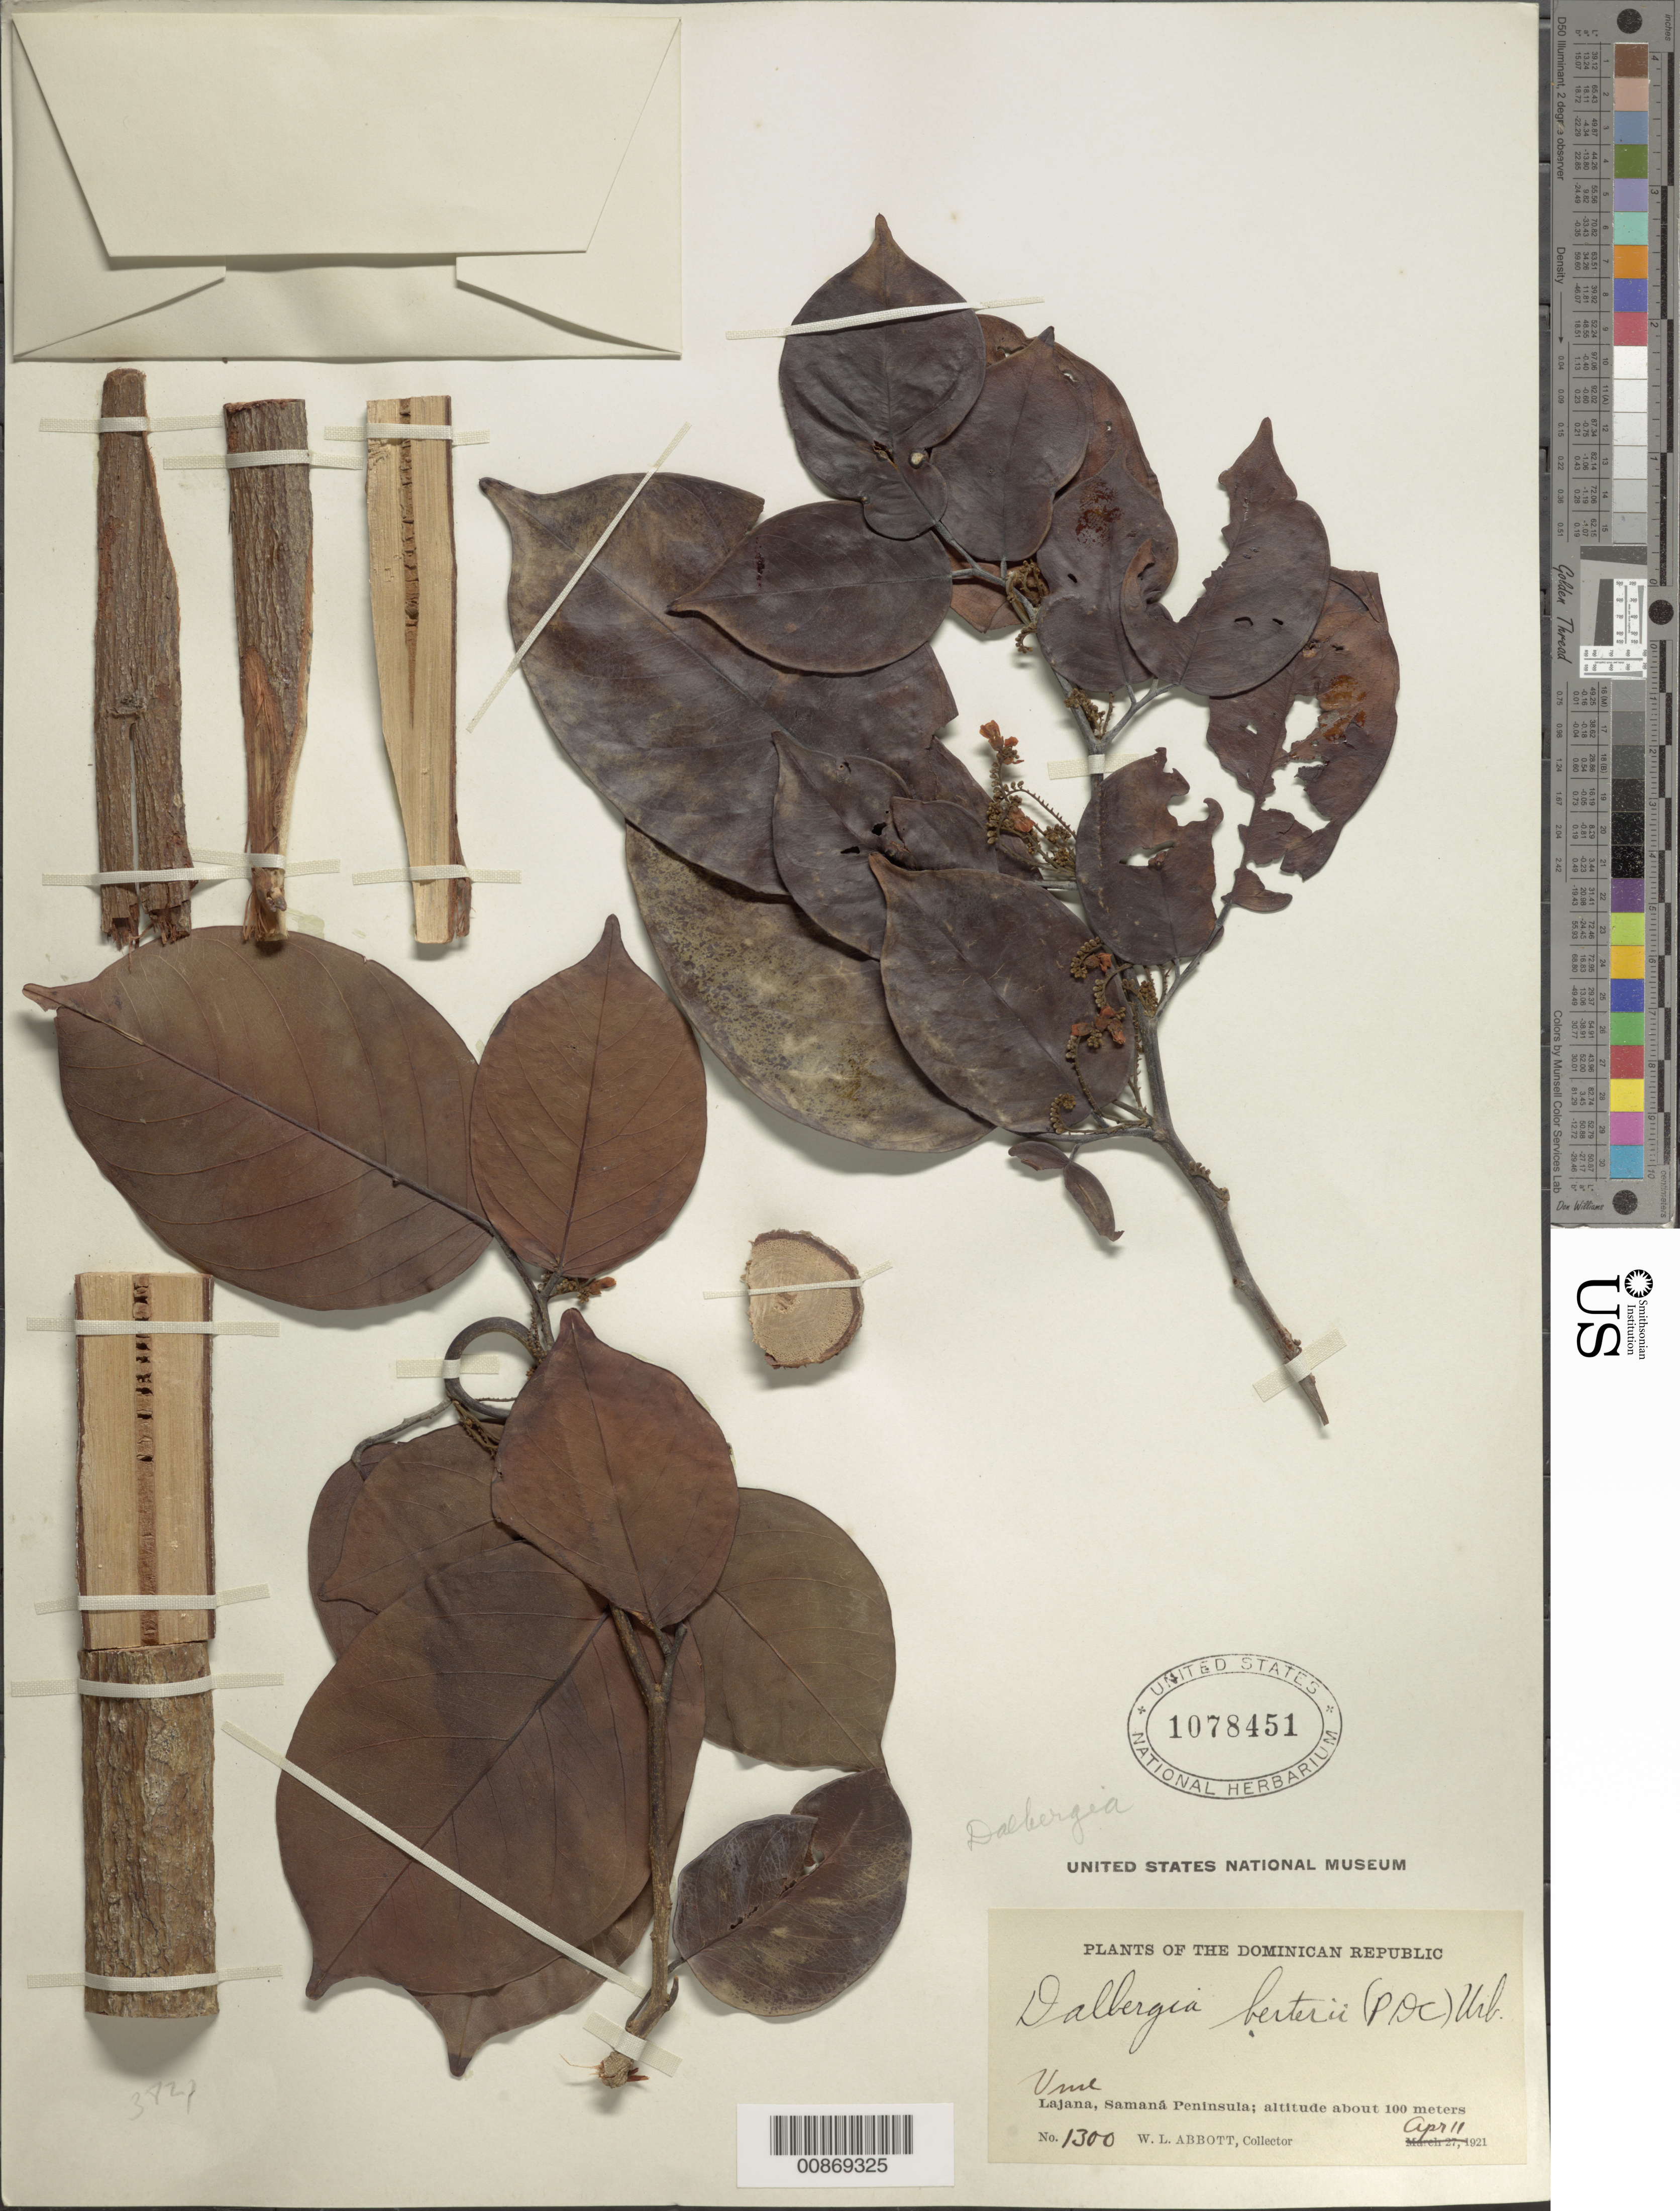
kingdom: Plantae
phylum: Tracheophyta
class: Magnoliopsida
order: Fabales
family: Fabaceae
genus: Dalbergia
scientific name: Dalbergia berteroi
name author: (DC.) Urb.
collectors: W. L. Abbott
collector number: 1300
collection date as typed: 11 Apr 1921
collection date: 1921-04-11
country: Dominican Republic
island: Hispaniola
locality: Lajana, Samaná Peninsula.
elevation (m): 100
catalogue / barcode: US 1078451